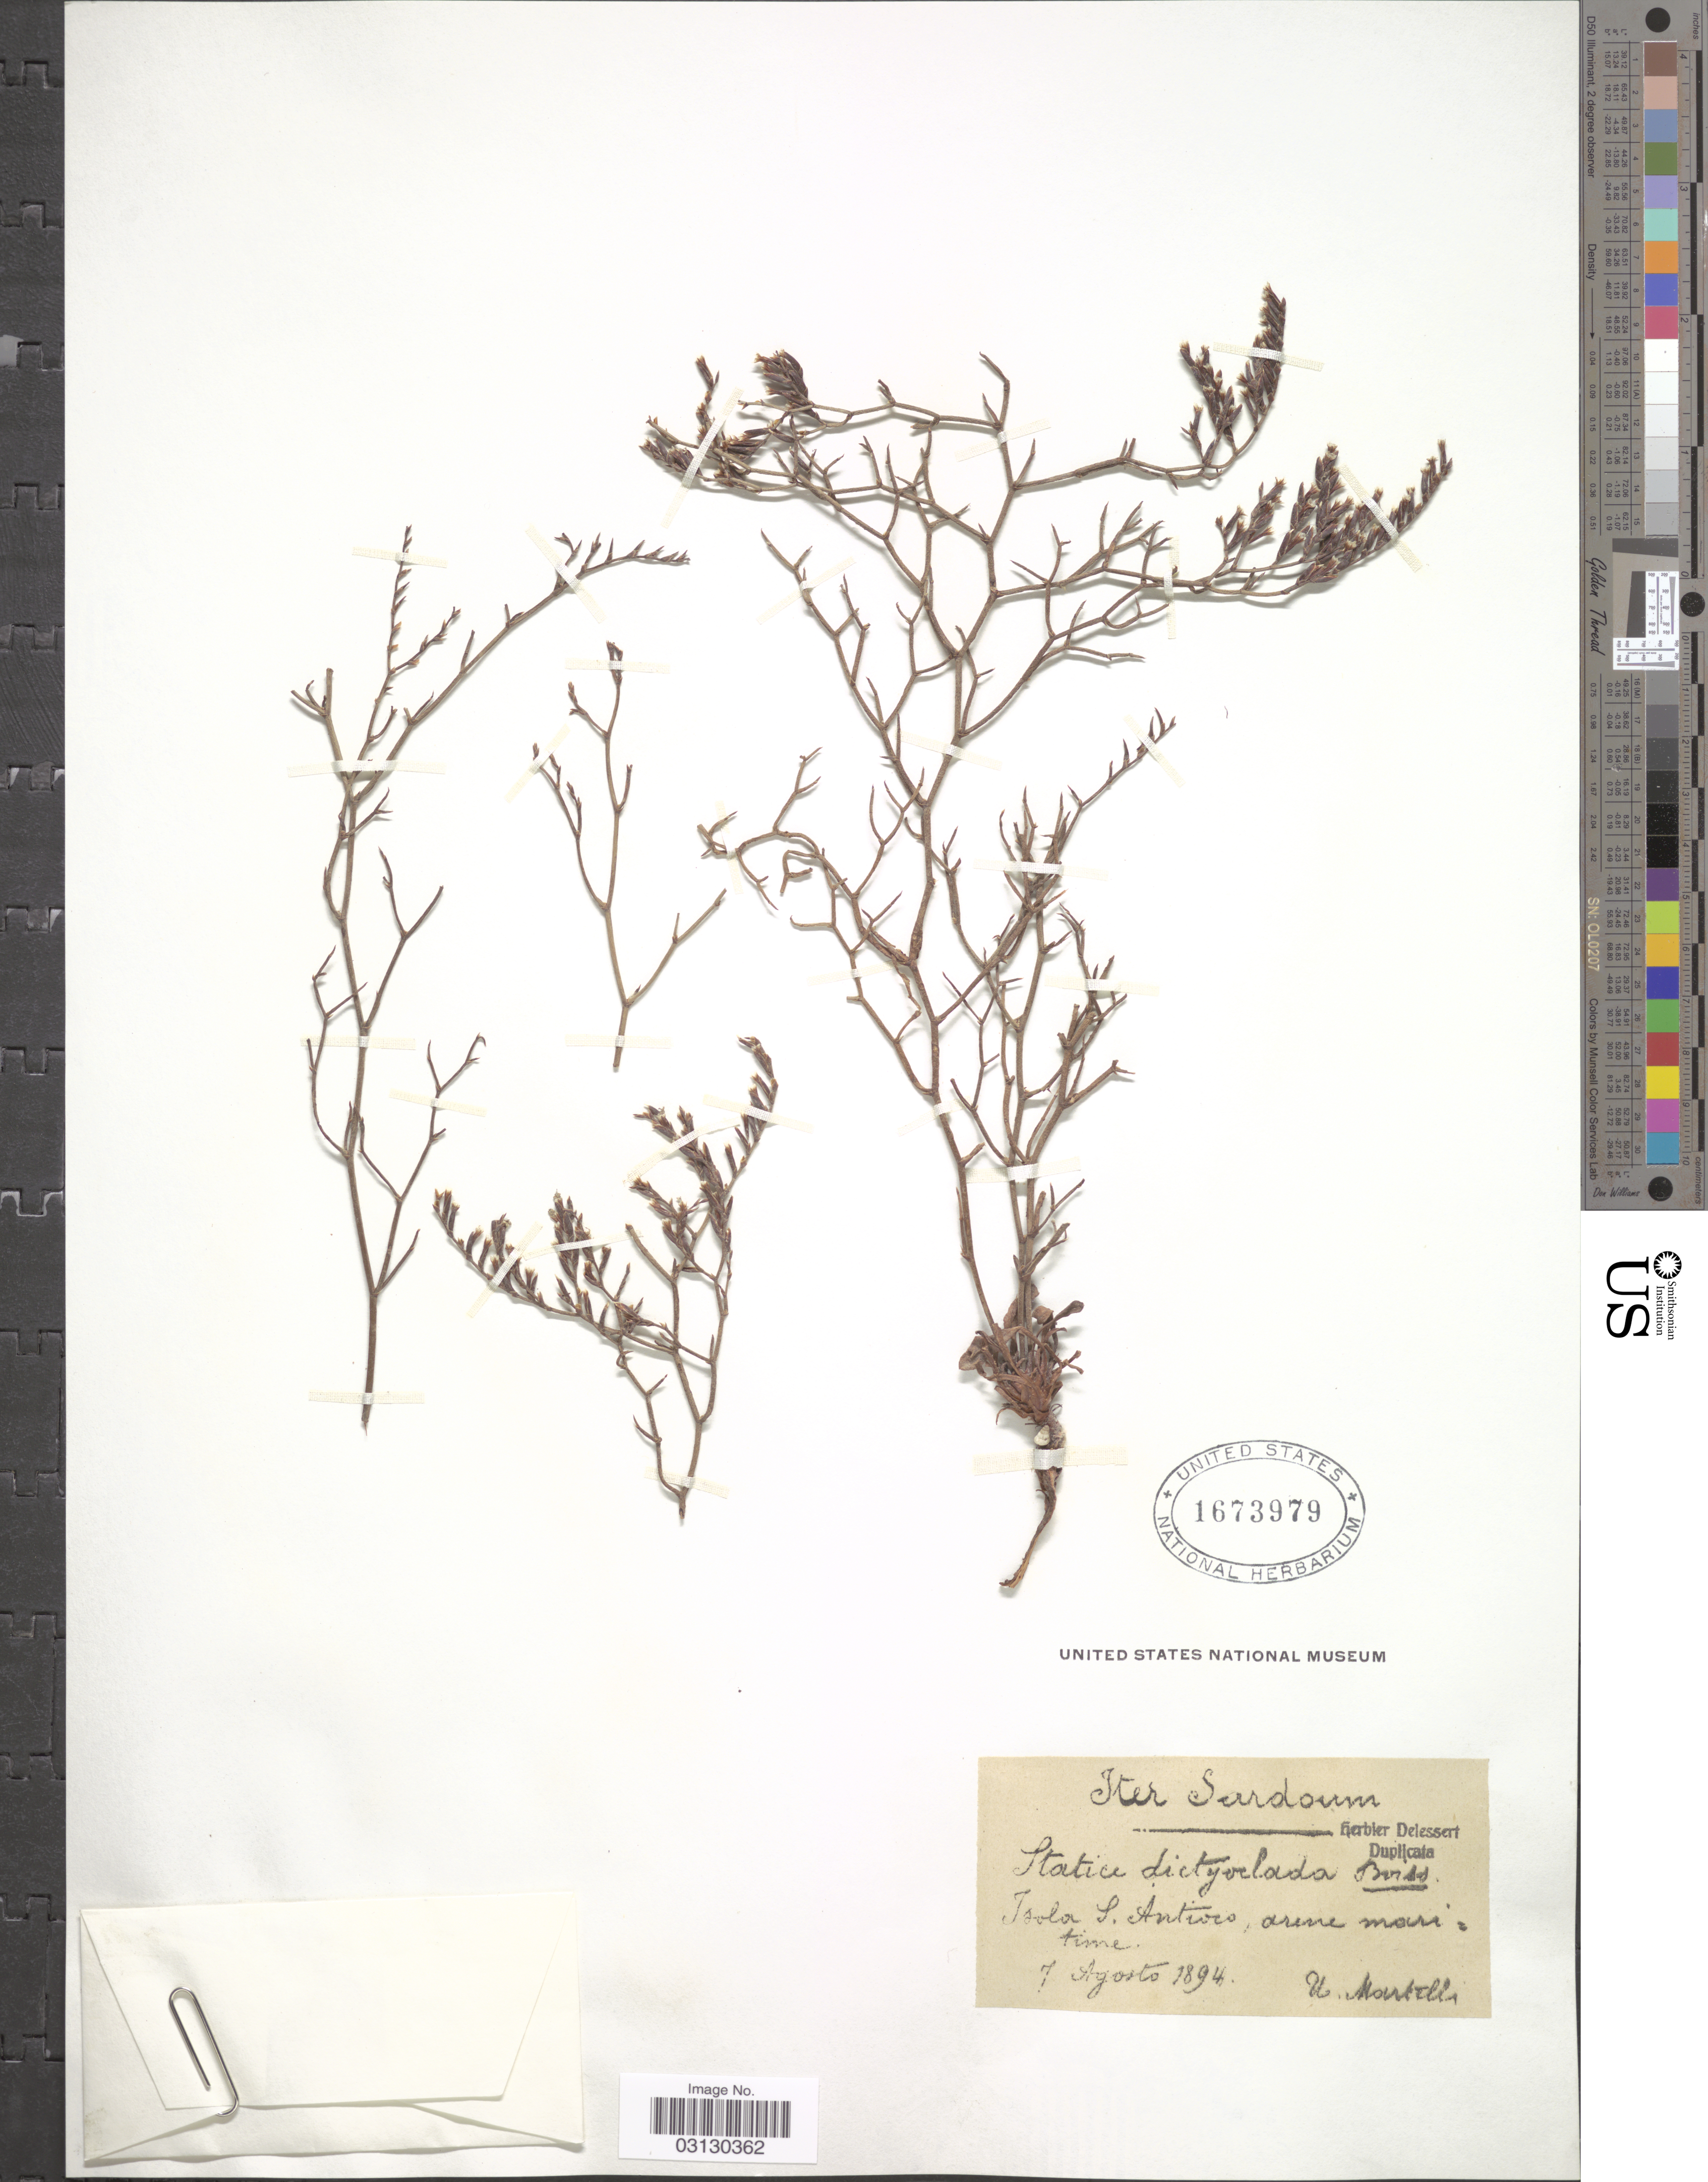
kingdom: Plantae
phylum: Tracheophyta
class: Magnoliopsida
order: Caryophyllales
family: Plumbaginaceae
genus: Limonium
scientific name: Limonium dictyocladum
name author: Kuntze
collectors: U. Montelli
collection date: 1894-08-07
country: Italy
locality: Sardoum, Isola S. Antioco.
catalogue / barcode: US 1673979